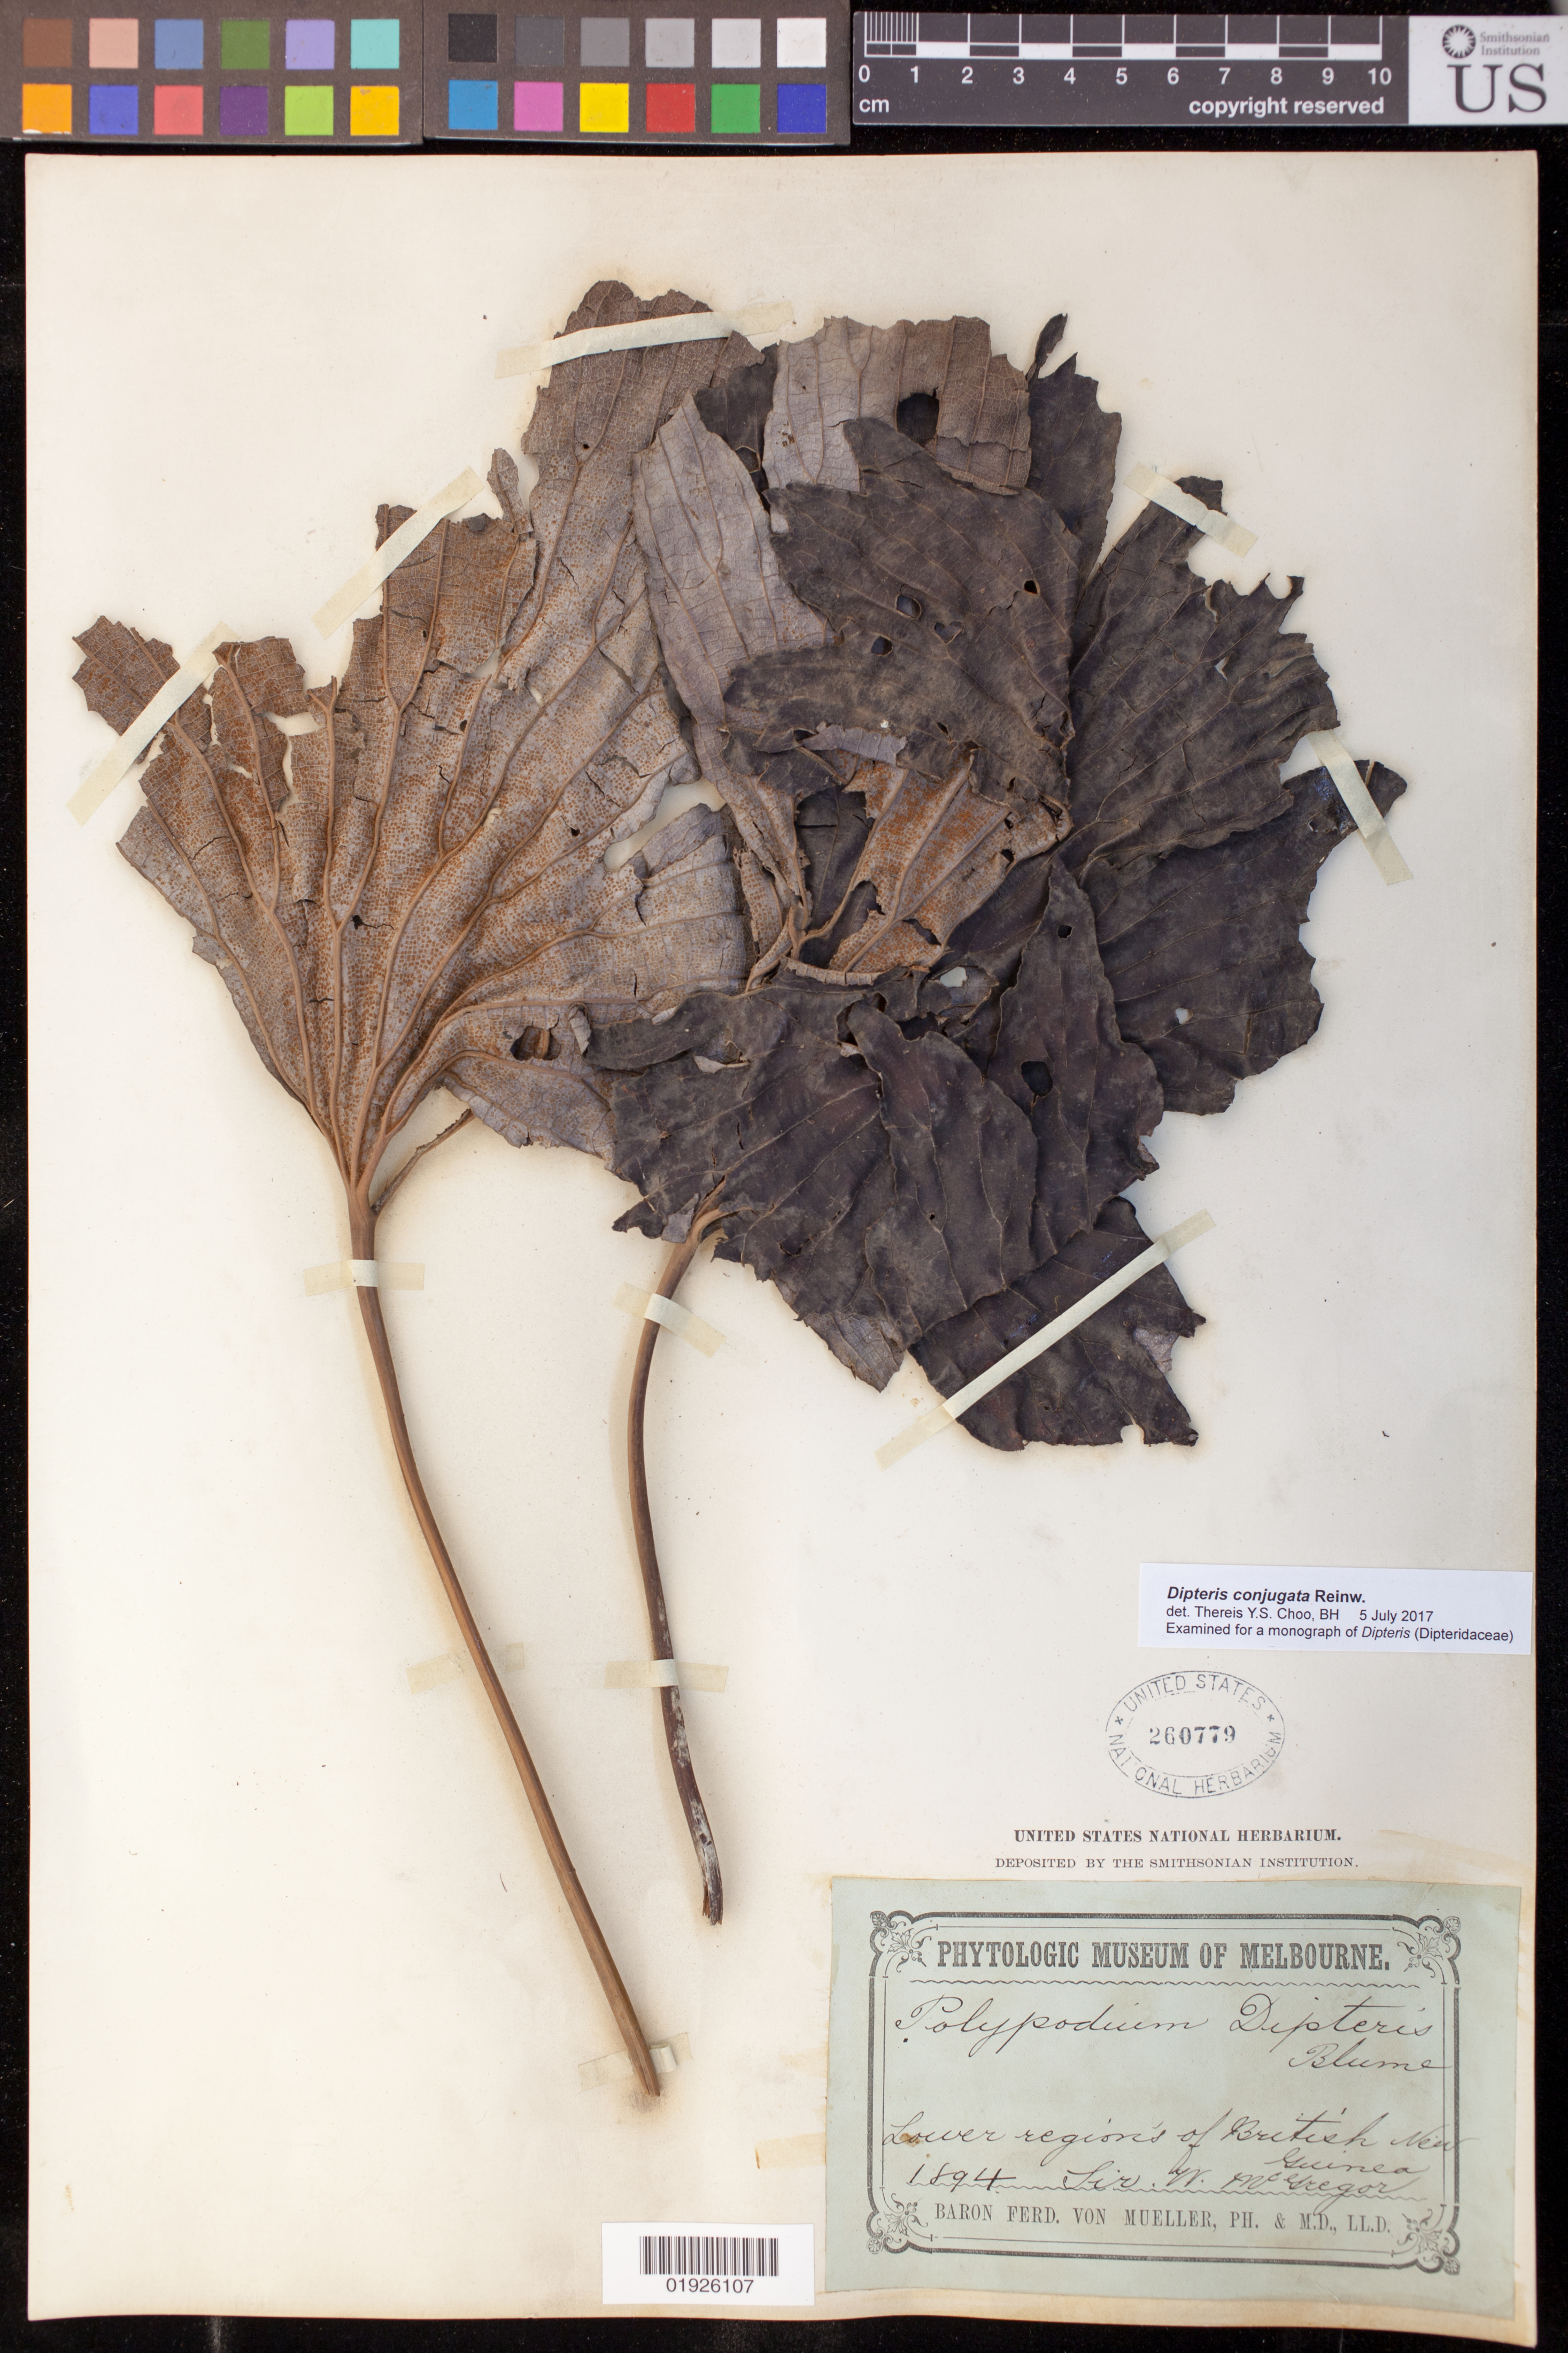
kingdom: Plantae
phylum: Tracheophyta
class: Polypodiopsida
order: Gleicheniales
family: Dipteridaceae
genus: Dipteris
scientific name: Dipteris conjugata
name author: Reinw.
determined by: Choo, Thereis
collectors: W. McGregor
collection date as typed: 1894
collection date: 1894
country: Papua New Guinea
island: New Guinea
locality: Lower region's of British New Guinea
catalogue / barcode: US 260779